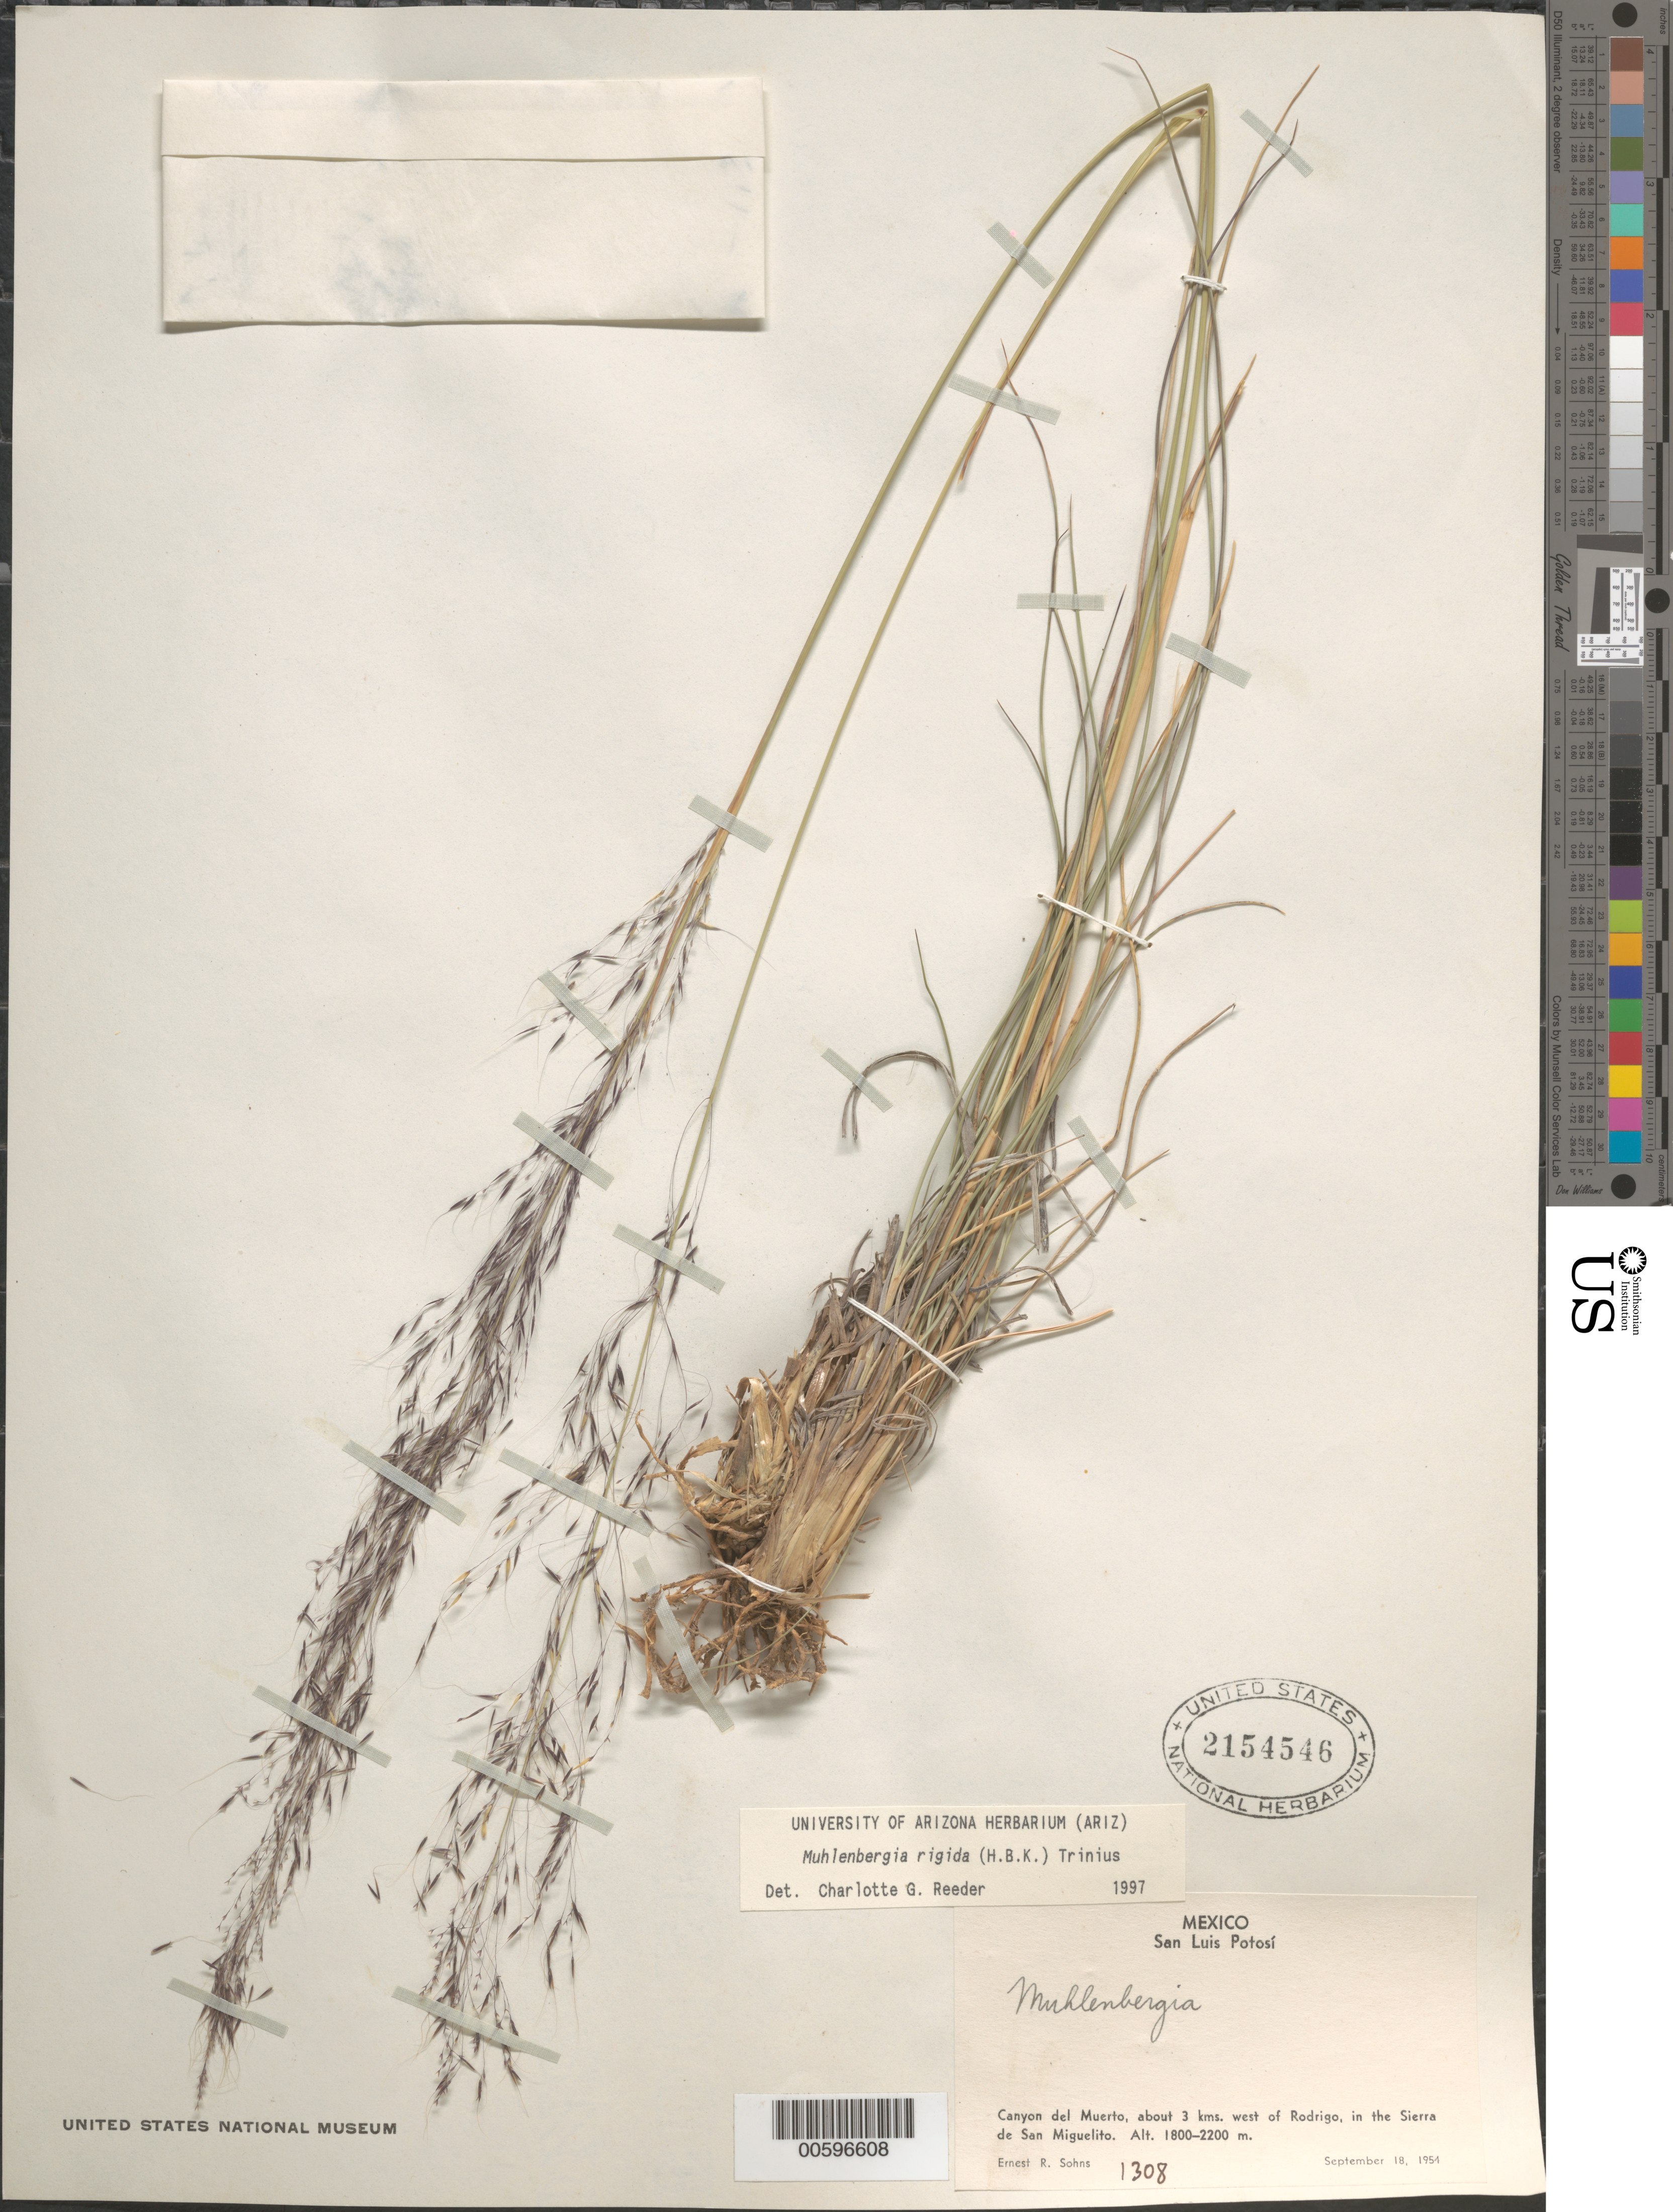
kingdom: Plantae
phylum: Tracheophyta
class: Liliopsida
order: Poales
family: Poaceae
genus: Muhlenbergia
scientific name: Muhlenbergia rigida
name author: (Kunth) Kunth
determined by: Reeder, C. G., (ARIZ)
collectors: E. R. Sohns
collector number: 1308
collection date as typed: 18 Sep 1954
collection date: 1954-09-18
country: Mexico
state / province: San Luis Potosi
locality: Canyon del Muerto, ca. 3 km W of Rodrigo, in the Sierra de San Miguelito.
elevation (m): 1800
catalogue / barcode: US 2154546